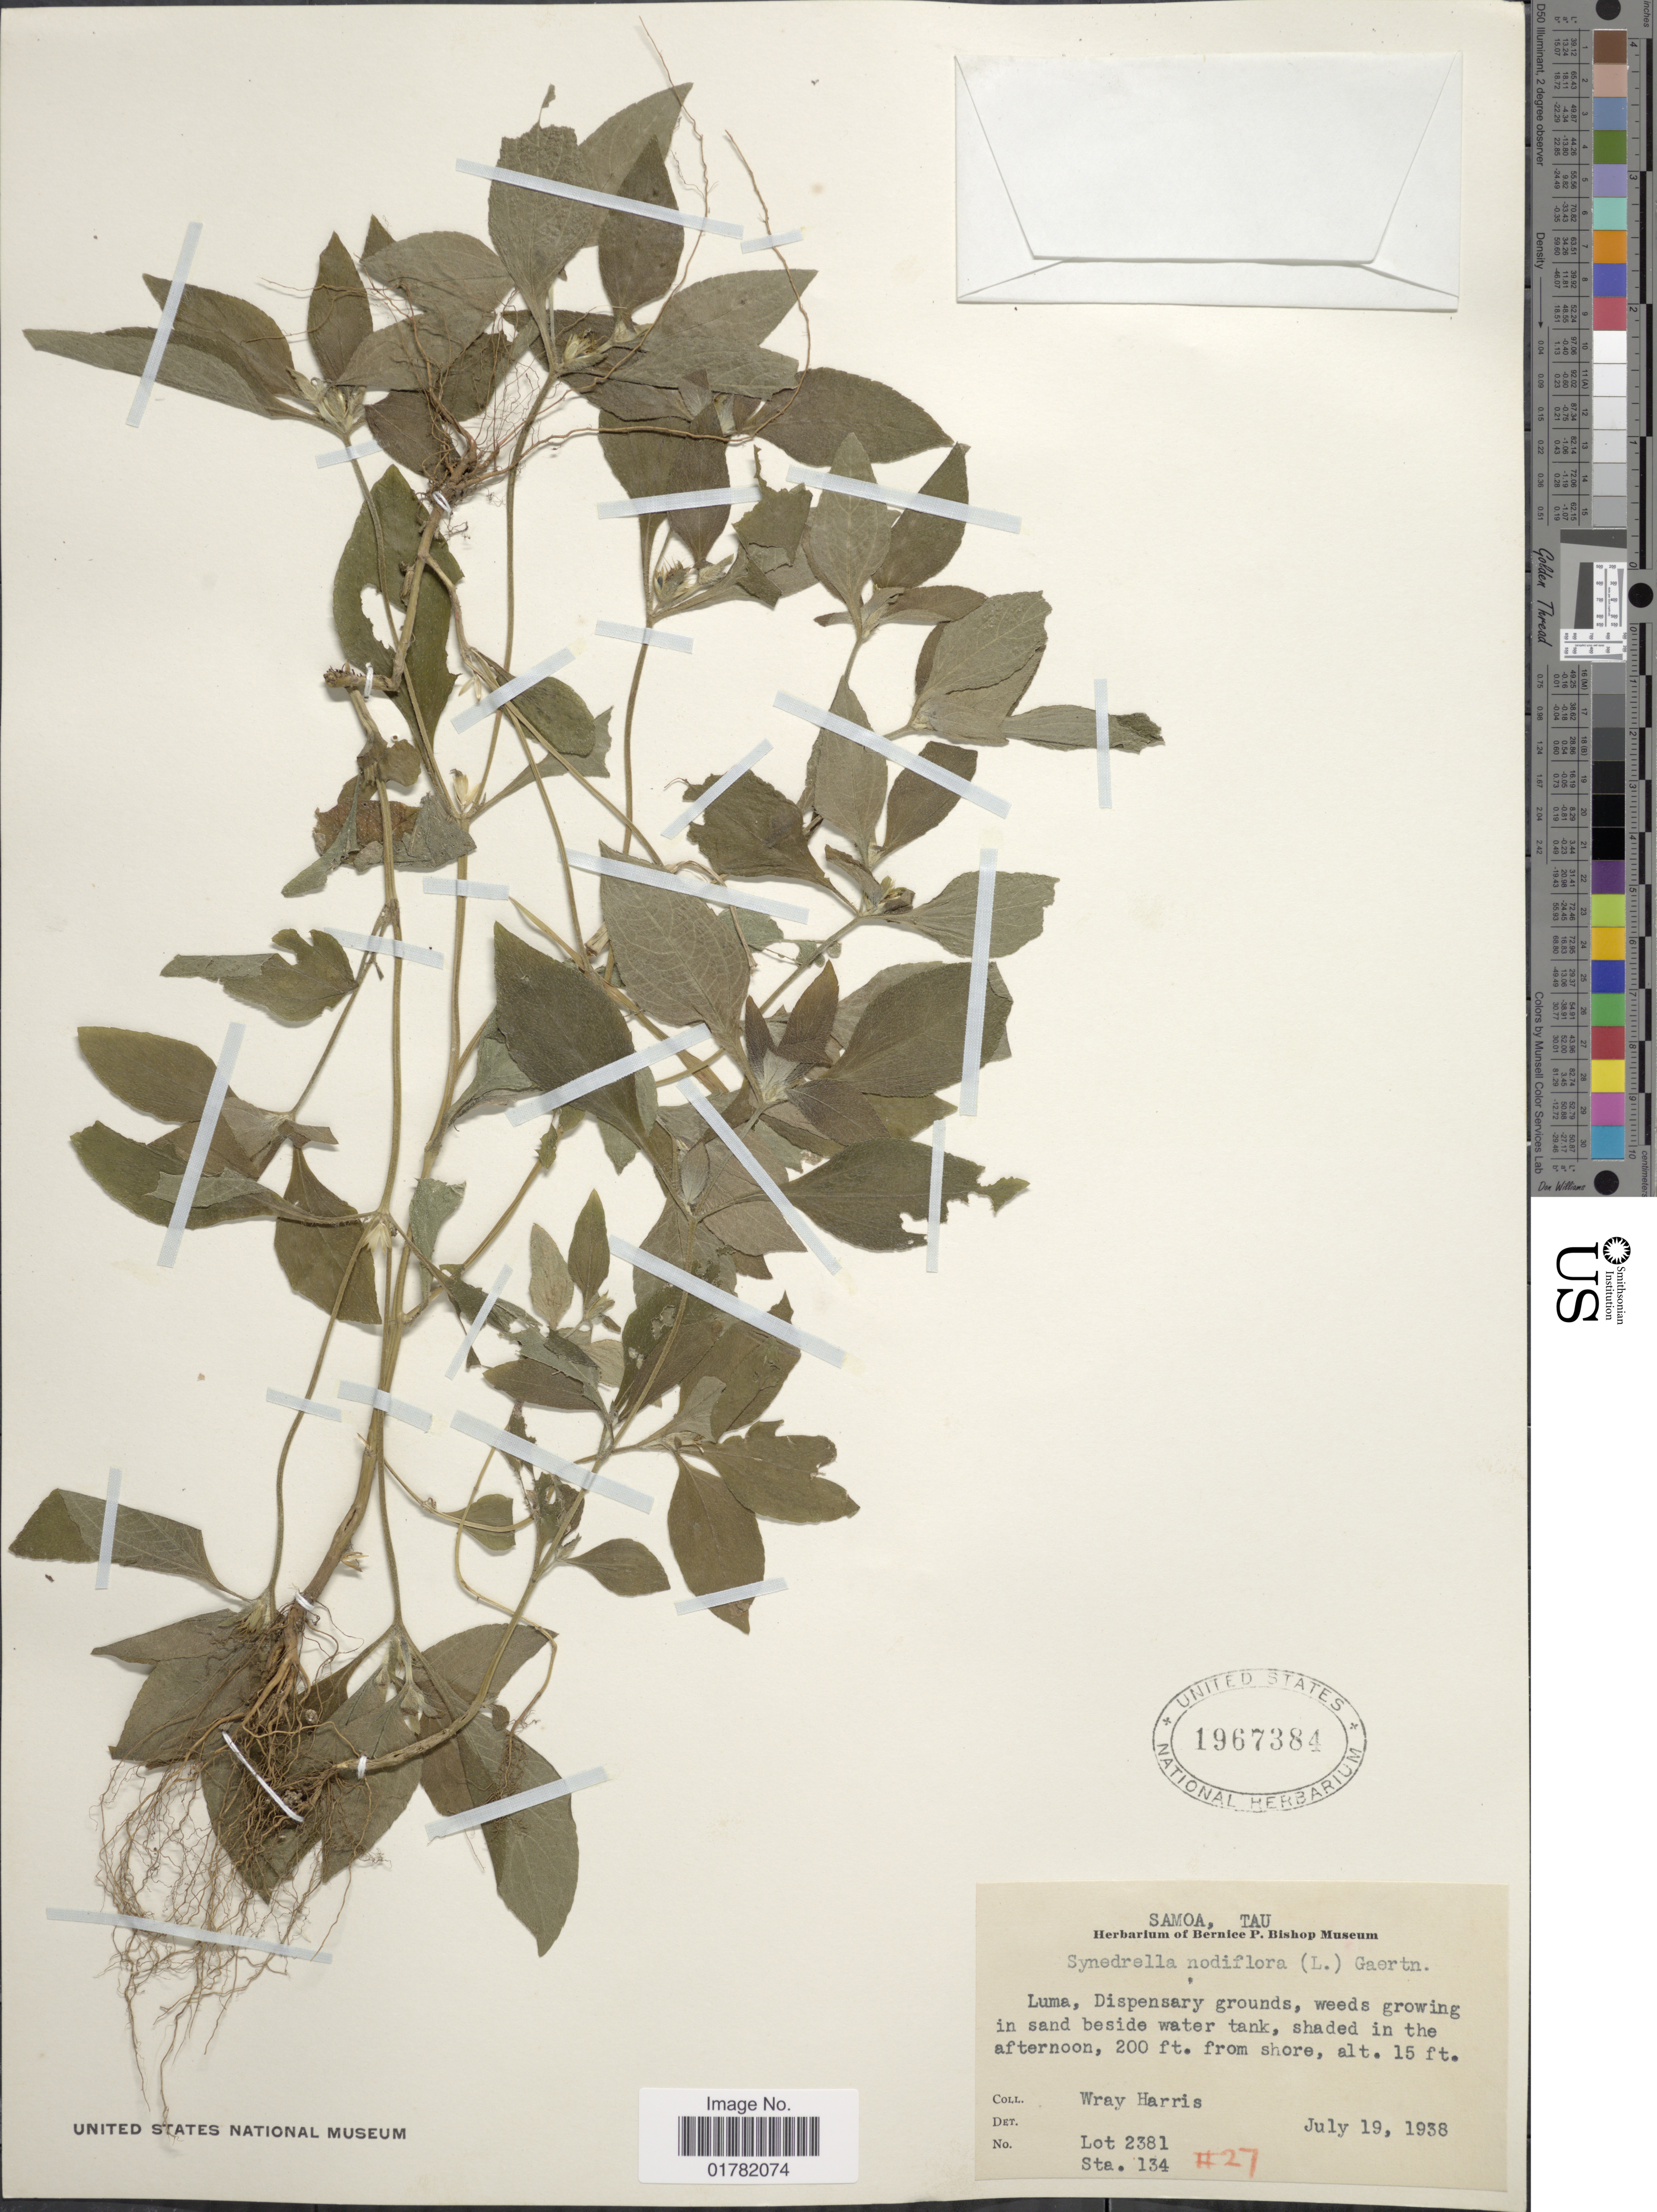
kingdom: Plantae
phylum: Tracheophyta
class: Magnoliopsida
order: Asterales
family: Asteraceae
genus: Synedrella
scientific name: Synedrella nodiflora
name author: (L.) Gaertn.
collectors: W. Harris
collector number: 27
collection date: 1938-07-19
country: American Samoa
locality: Samoa, Tau, Luma, Dispenary grounds, weeds growing in sand beside water tank, shaded in the afternoon, from shore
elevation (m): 61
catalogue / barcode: US 1967384